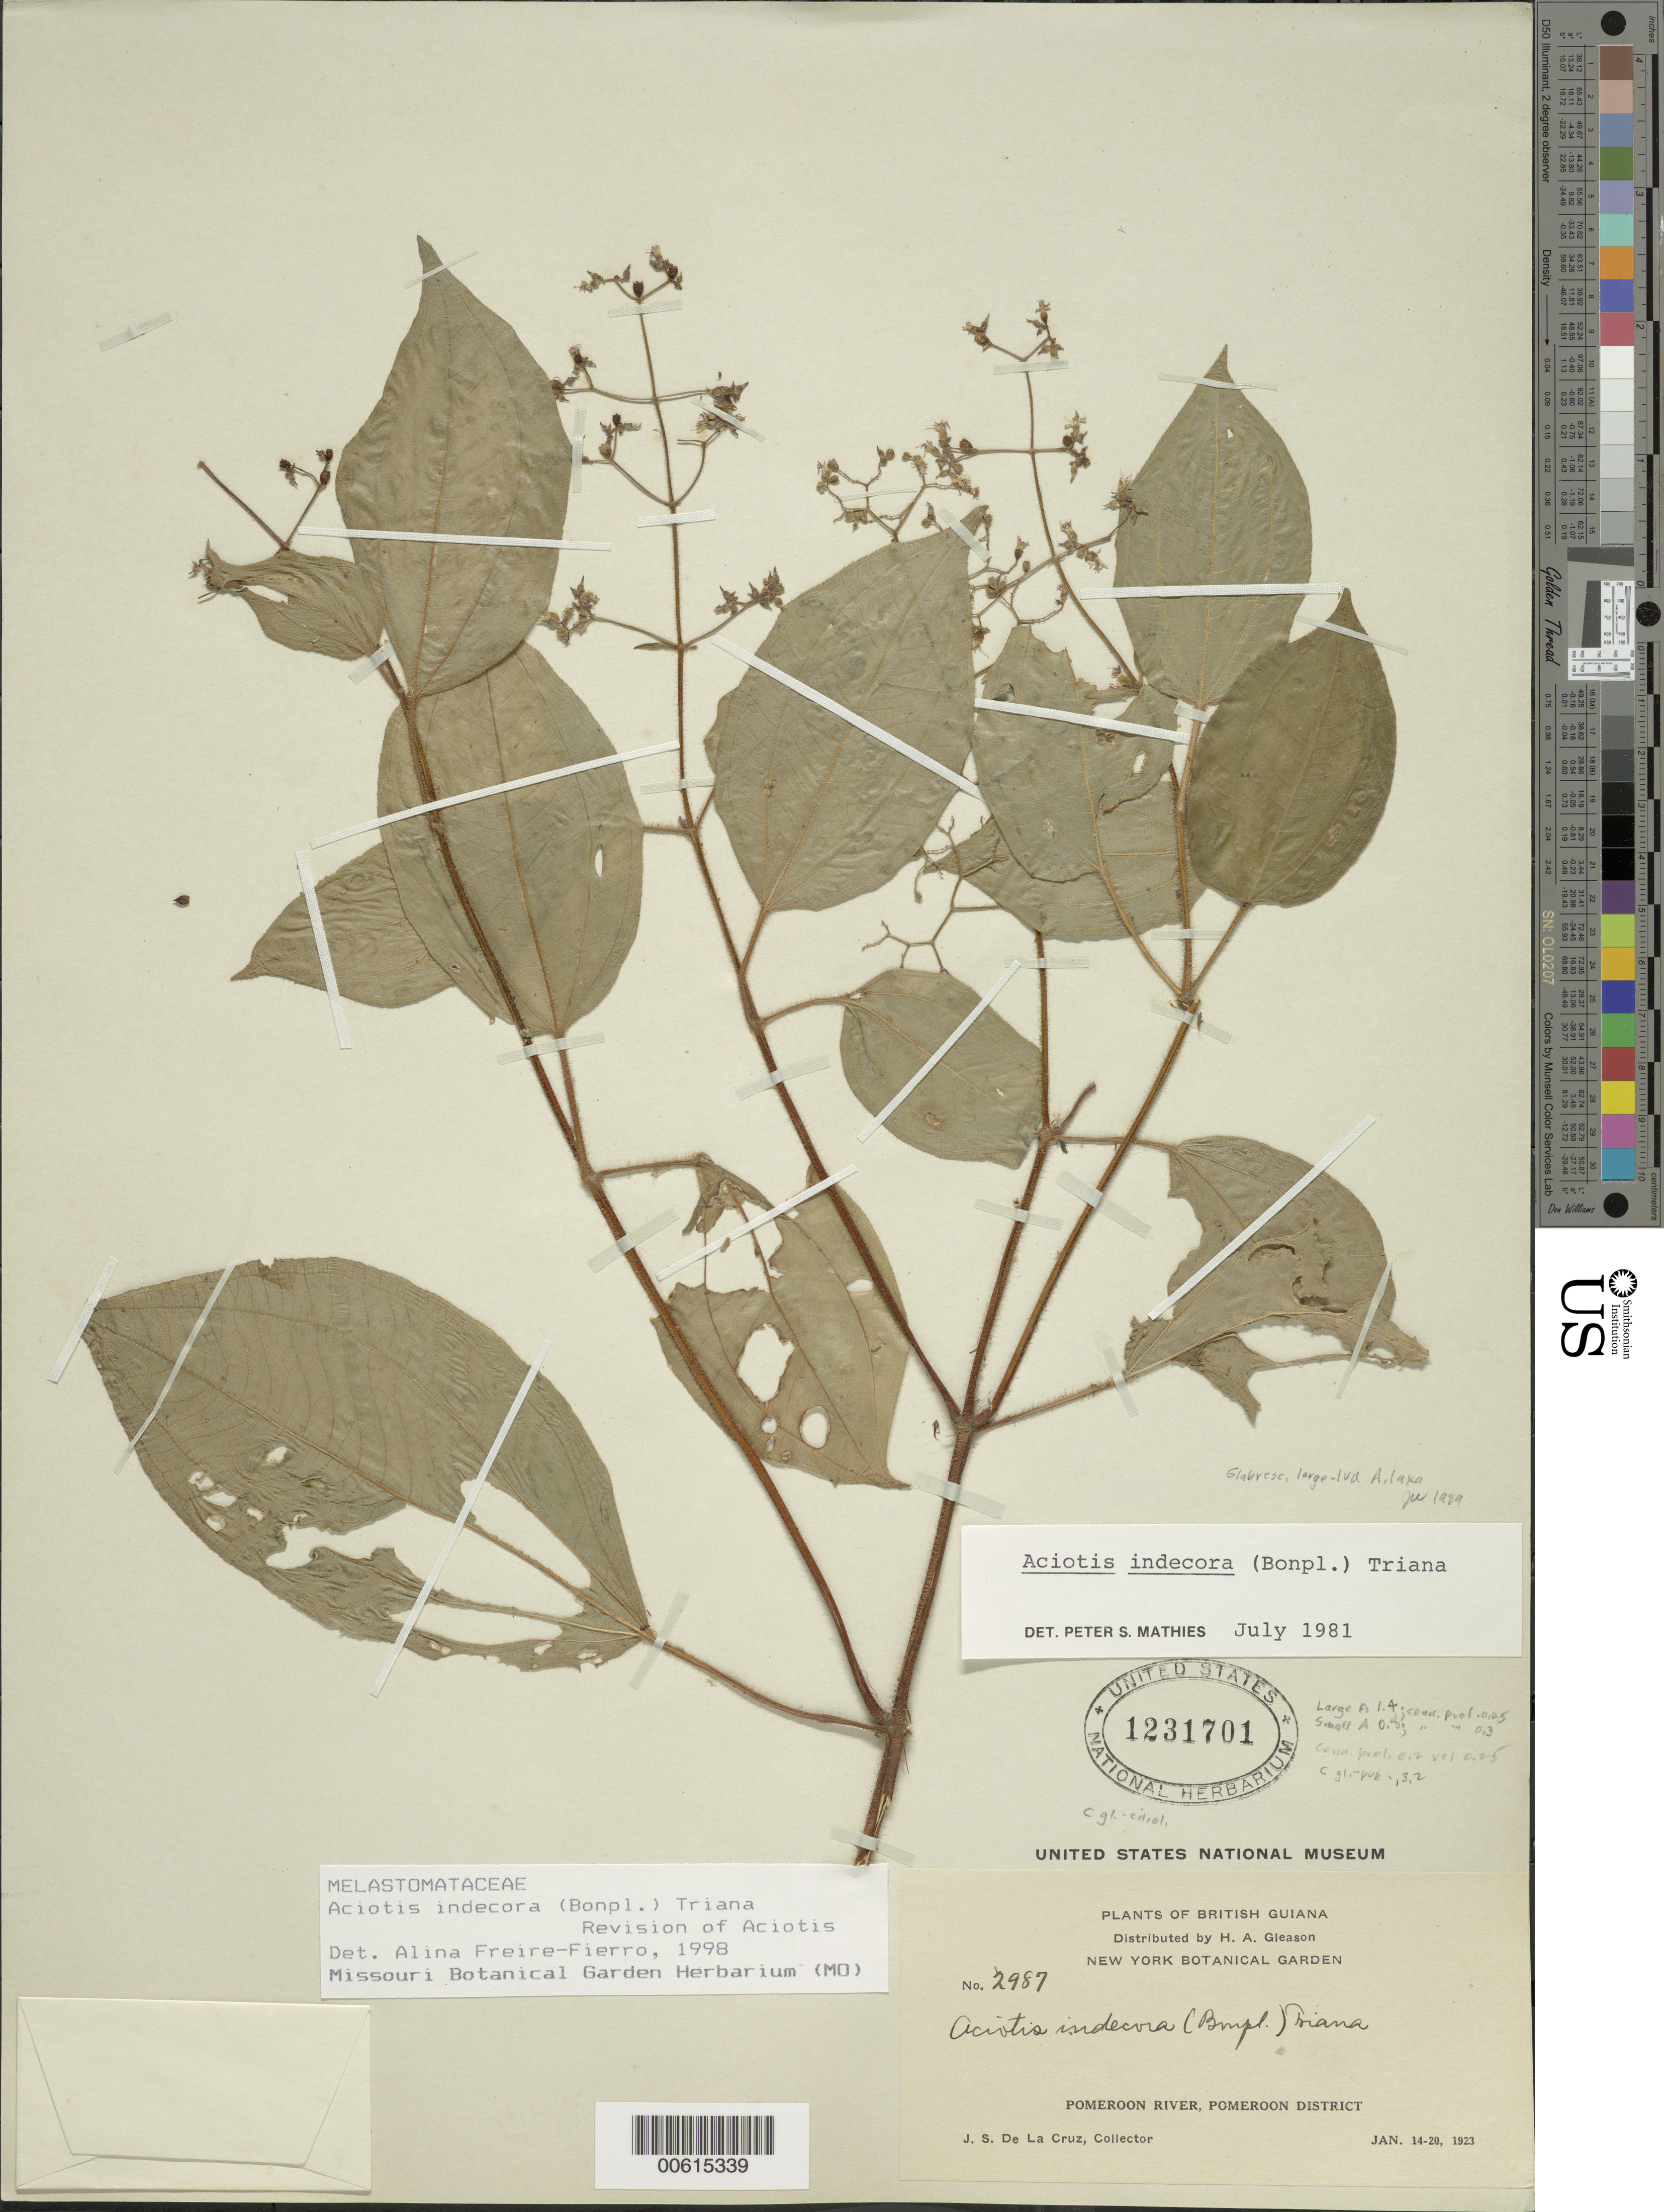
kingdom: Plantae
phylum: Tracheophyta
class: Magnoliopsida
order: Myrtales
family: Melastomataceae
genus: Aciotis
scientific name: Aciotis indecora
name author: (Bonpl.) Triana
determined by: Freire-Fierro, A.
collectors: J. S. de la Cruz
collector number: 2987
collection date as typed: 14-Jan-23 to 20-Jan-23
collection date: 1923-01-14/1923-01-20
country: Guyana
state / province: Pomeroon-Supenaam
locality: Pomeroon R.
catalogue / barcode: US 1231701